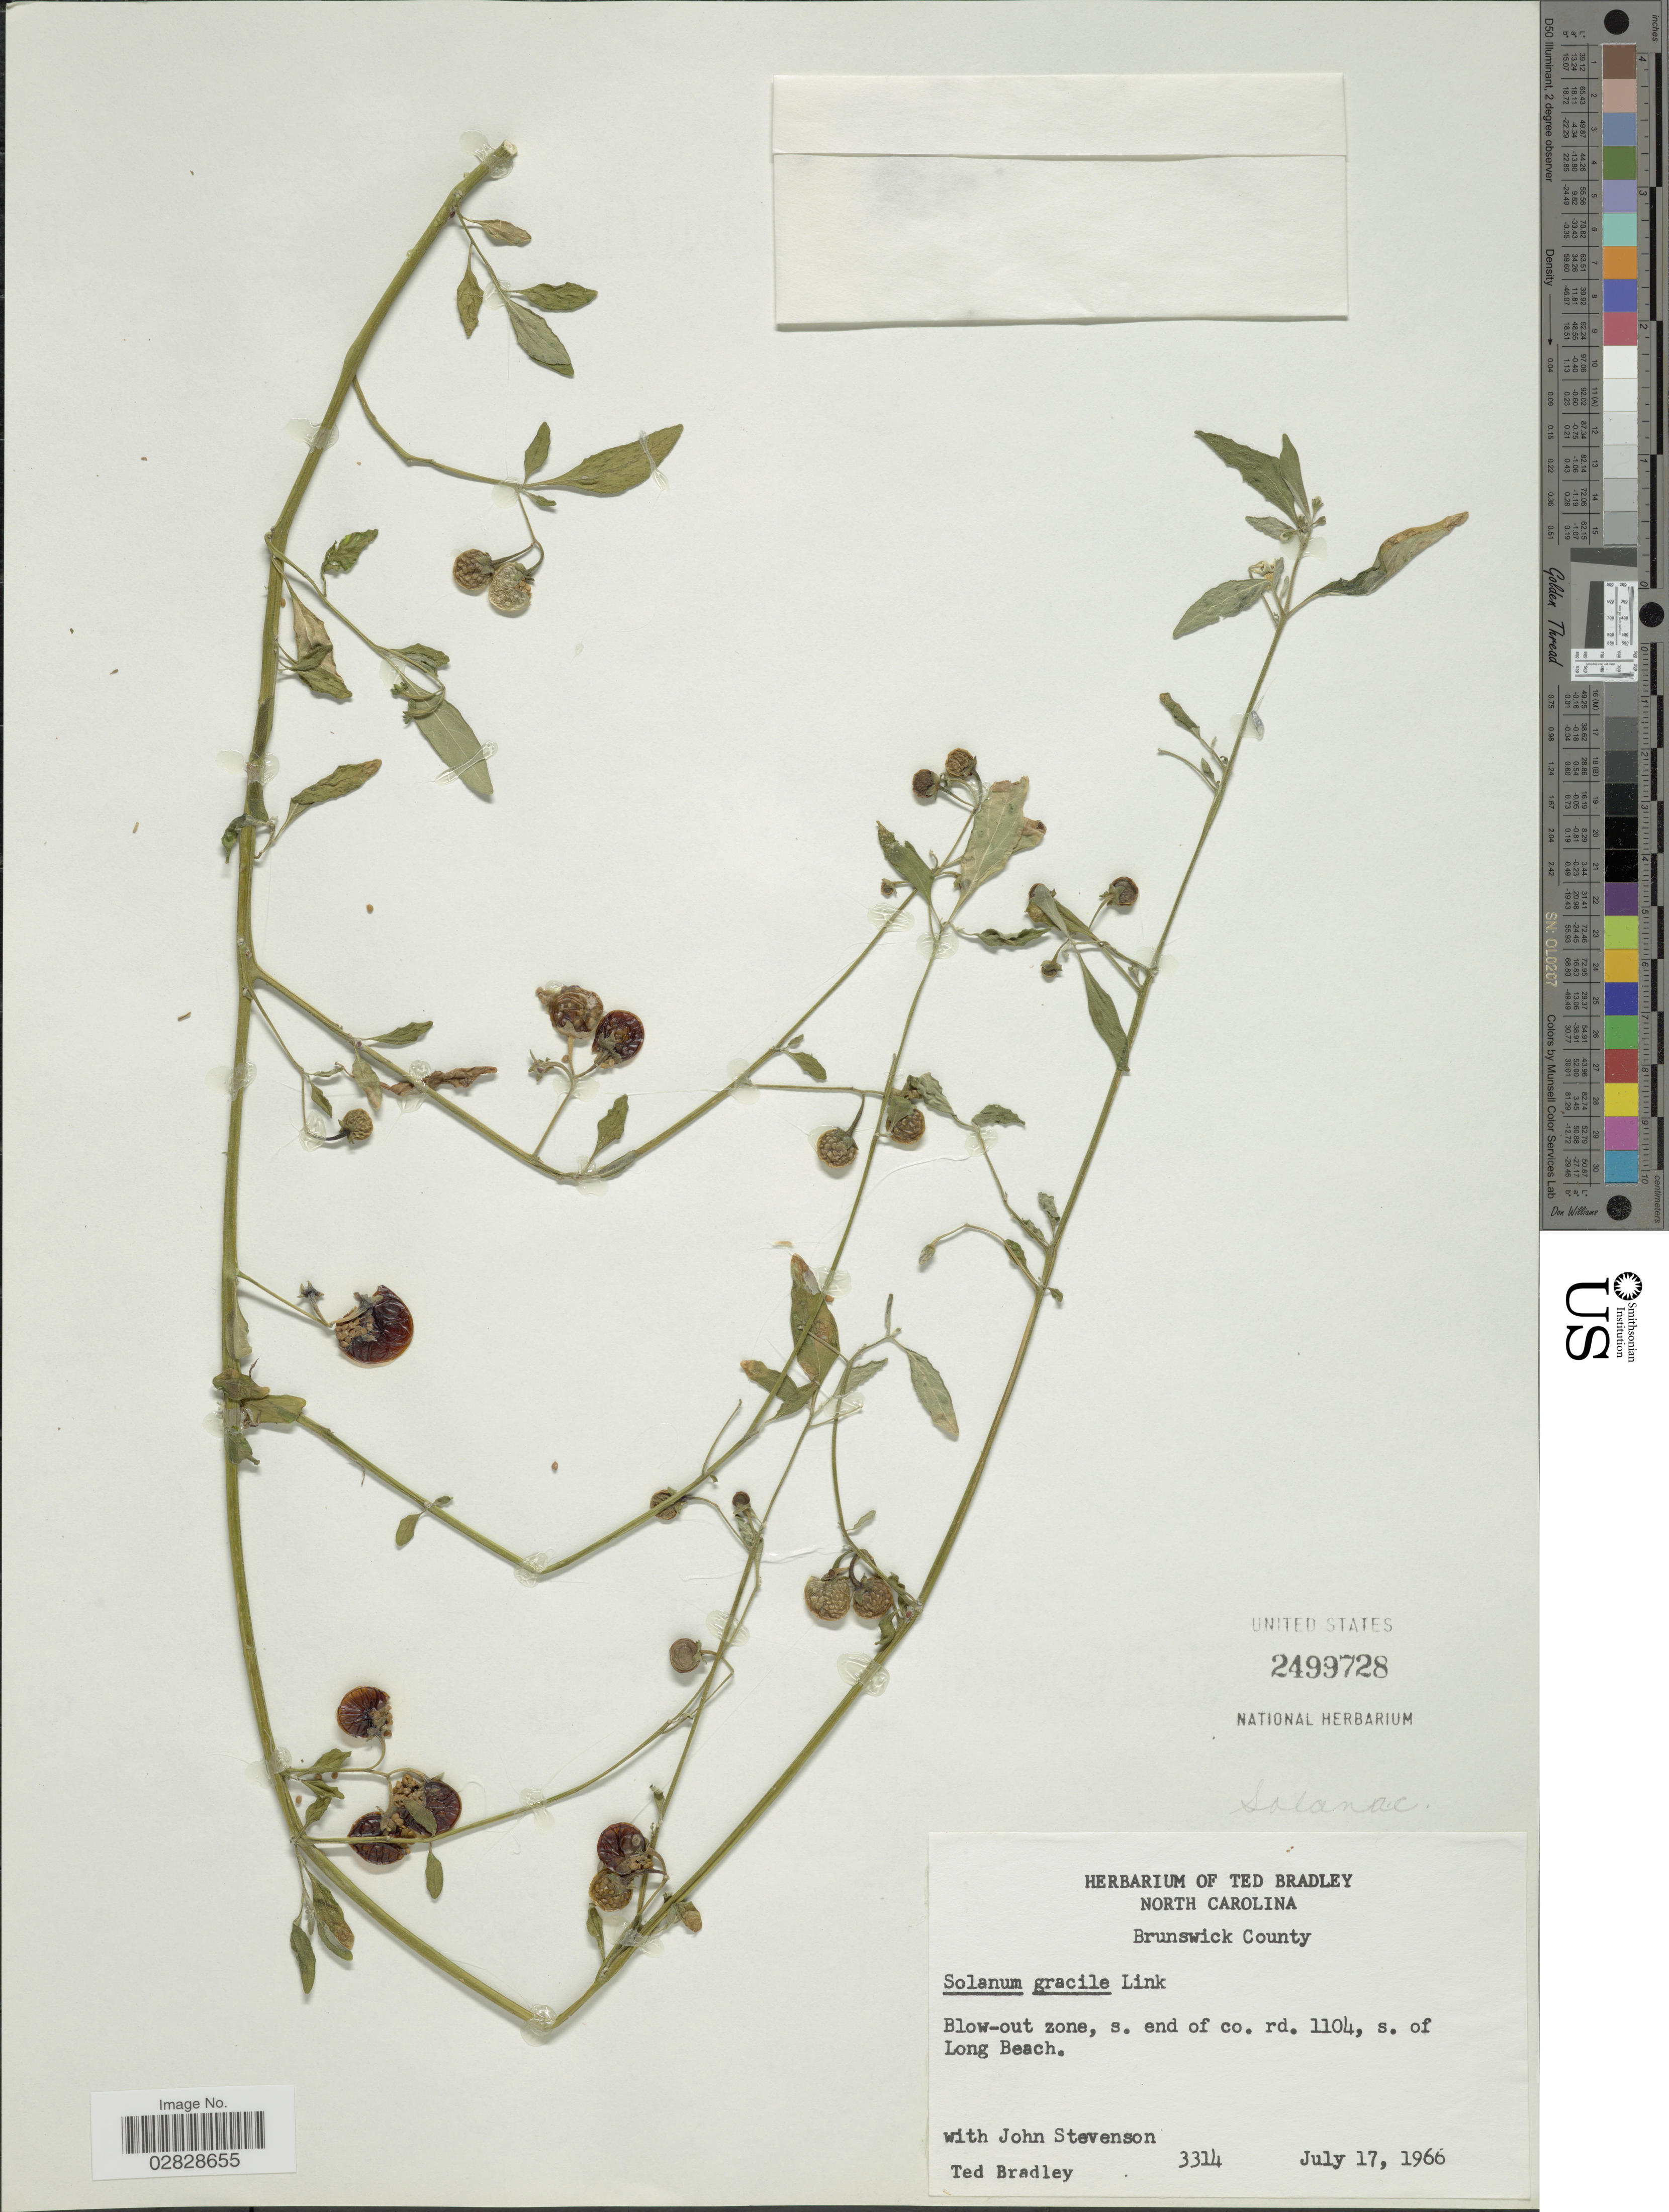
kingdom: Plantae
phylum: Tracheophyta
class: Magnoliopsida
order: Solanales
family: Solanaceae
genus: Solanum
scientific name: Solanum gracile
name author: Link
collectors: T. Bradley & J. Stevenson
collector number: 3314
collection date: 1966-07-17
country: United States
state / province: North Carolina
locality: Ted Bradley. Brunswick County. Blow-out zone, s. end of co. rd. 1104, s. of Long Beach.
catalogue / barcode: US 2499728